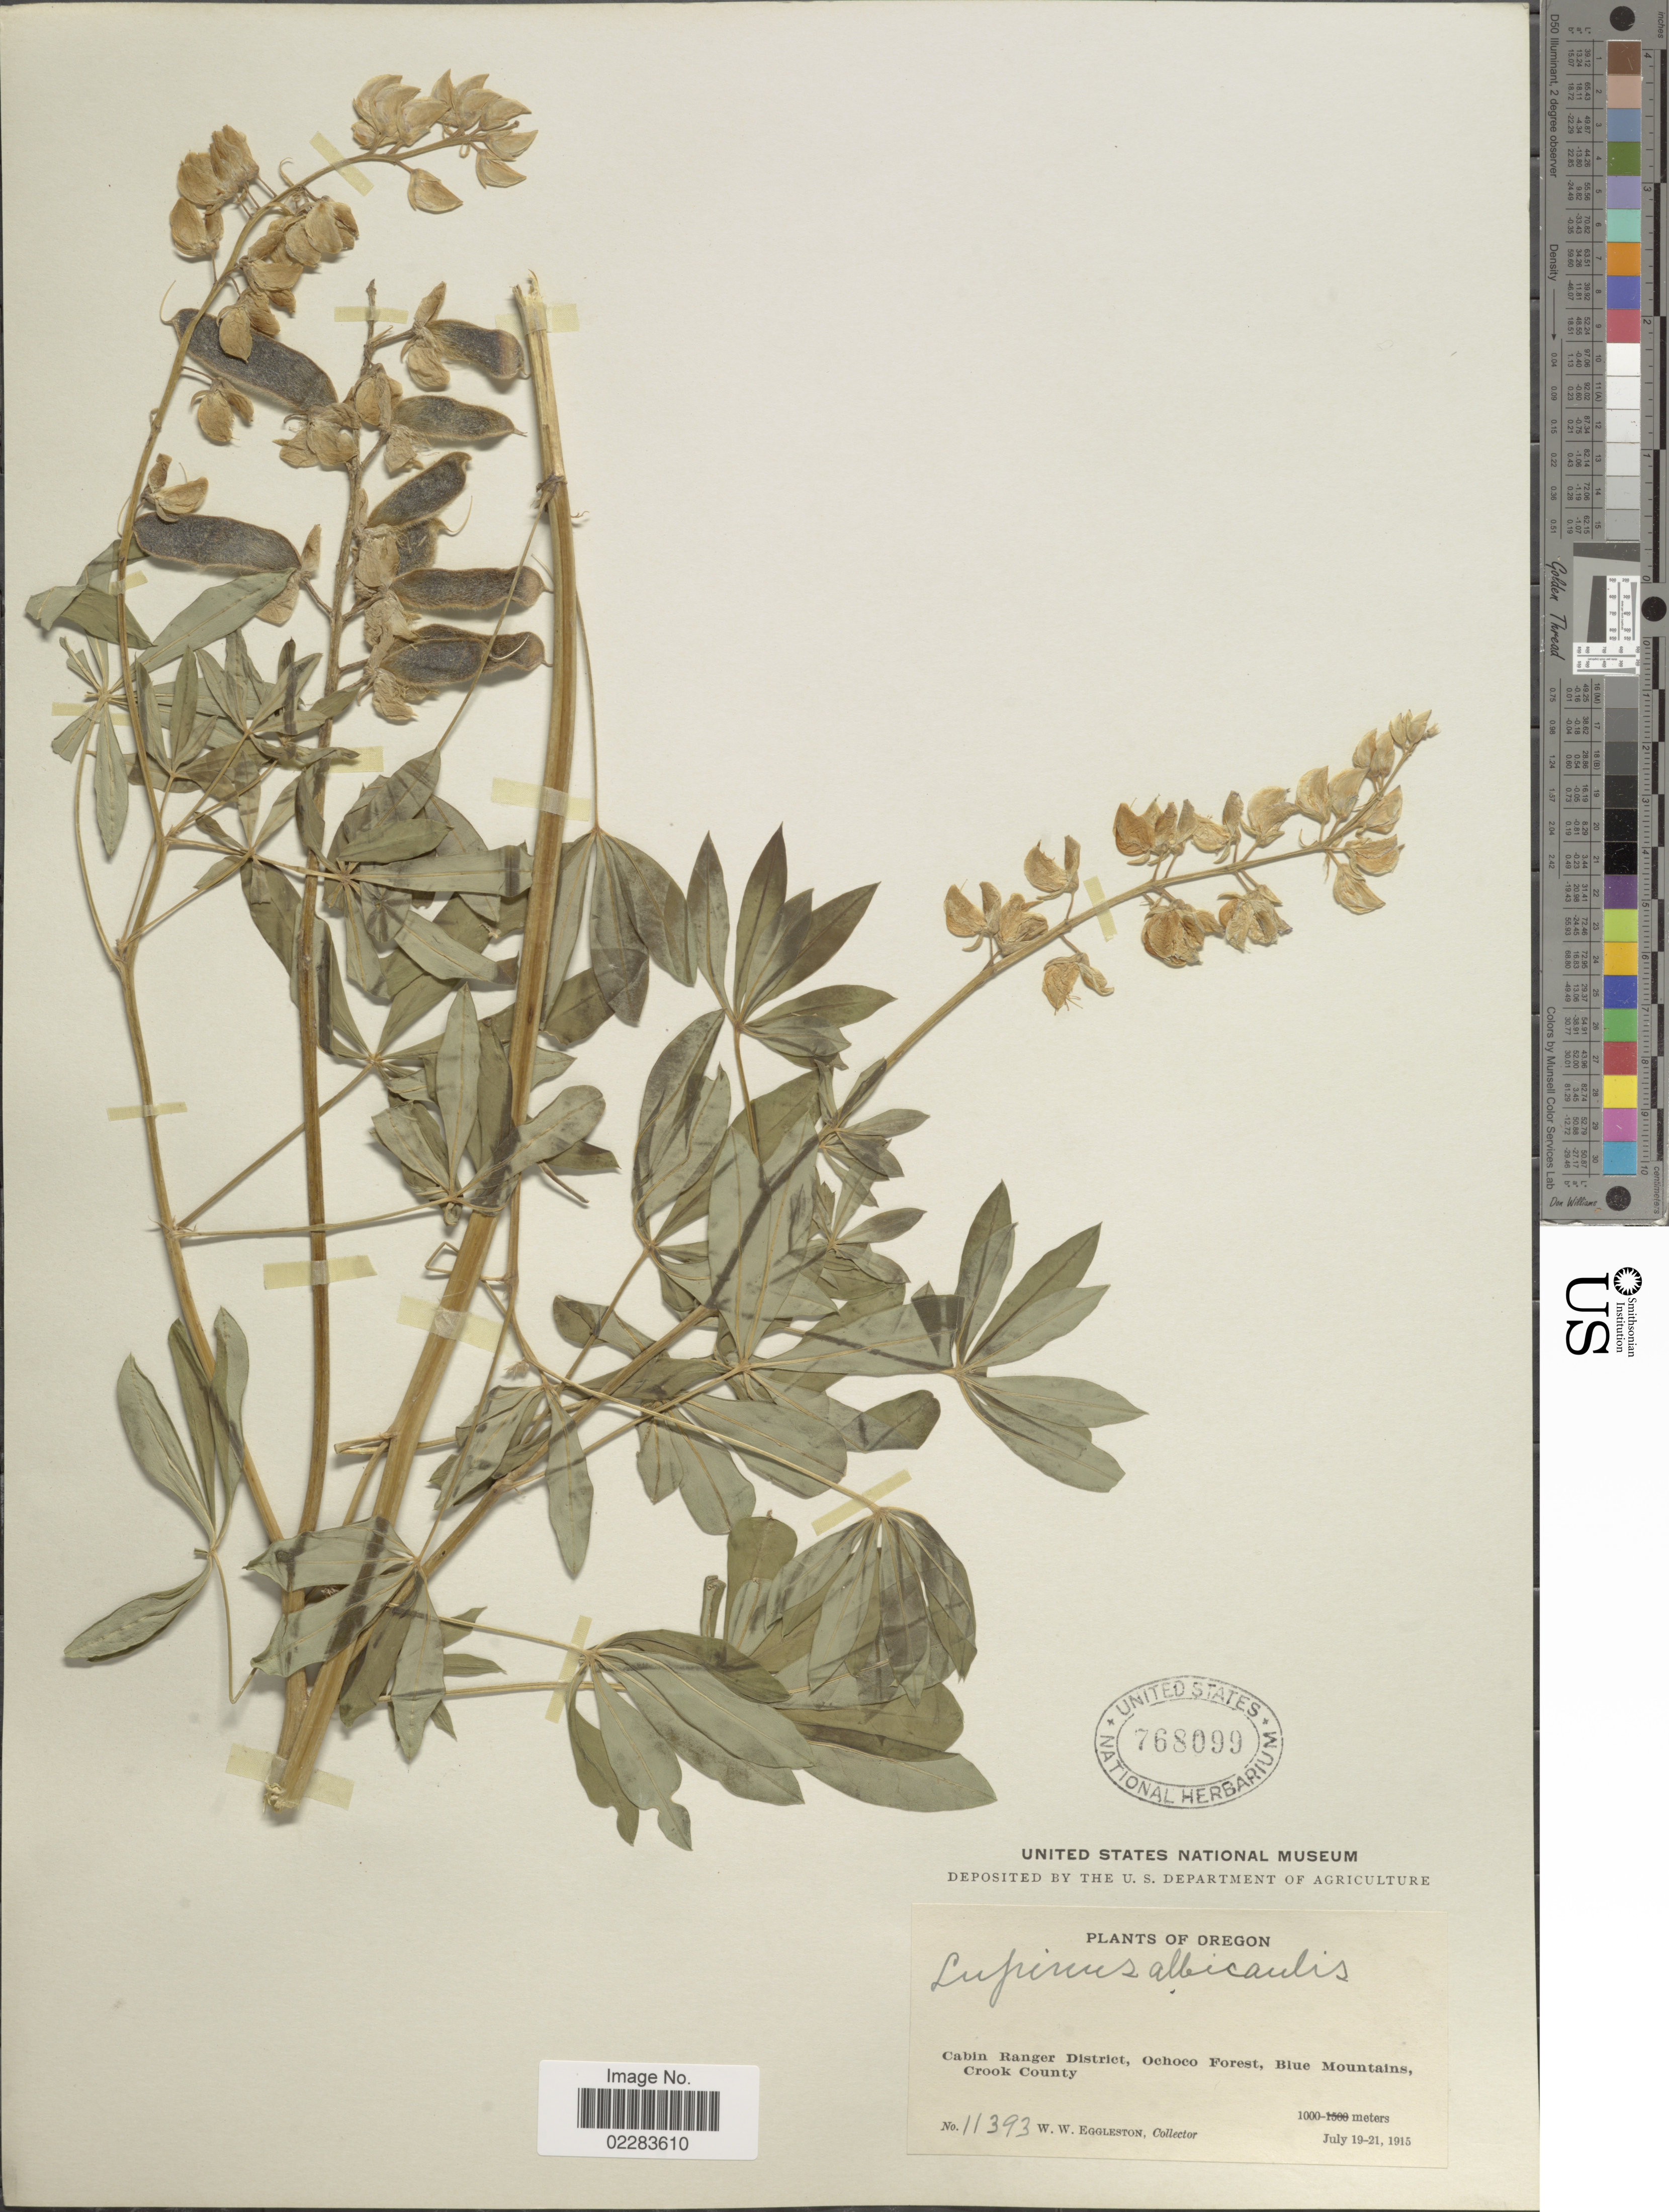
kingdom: Plantae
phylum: Tracheophyta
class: Magnoliopsida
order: Fabales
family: Fabaceae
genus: Lupinus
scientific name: Lupinus albicaulis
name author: Douglas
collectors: W. W. Eggleston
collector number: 11393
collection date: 1915-07-19/1915-07-21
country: United States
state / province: Oregon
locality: Cabin Ranger District, Ochoco Forest, Blue Mountains, Crook County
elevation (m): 1000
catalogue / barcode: US 768099